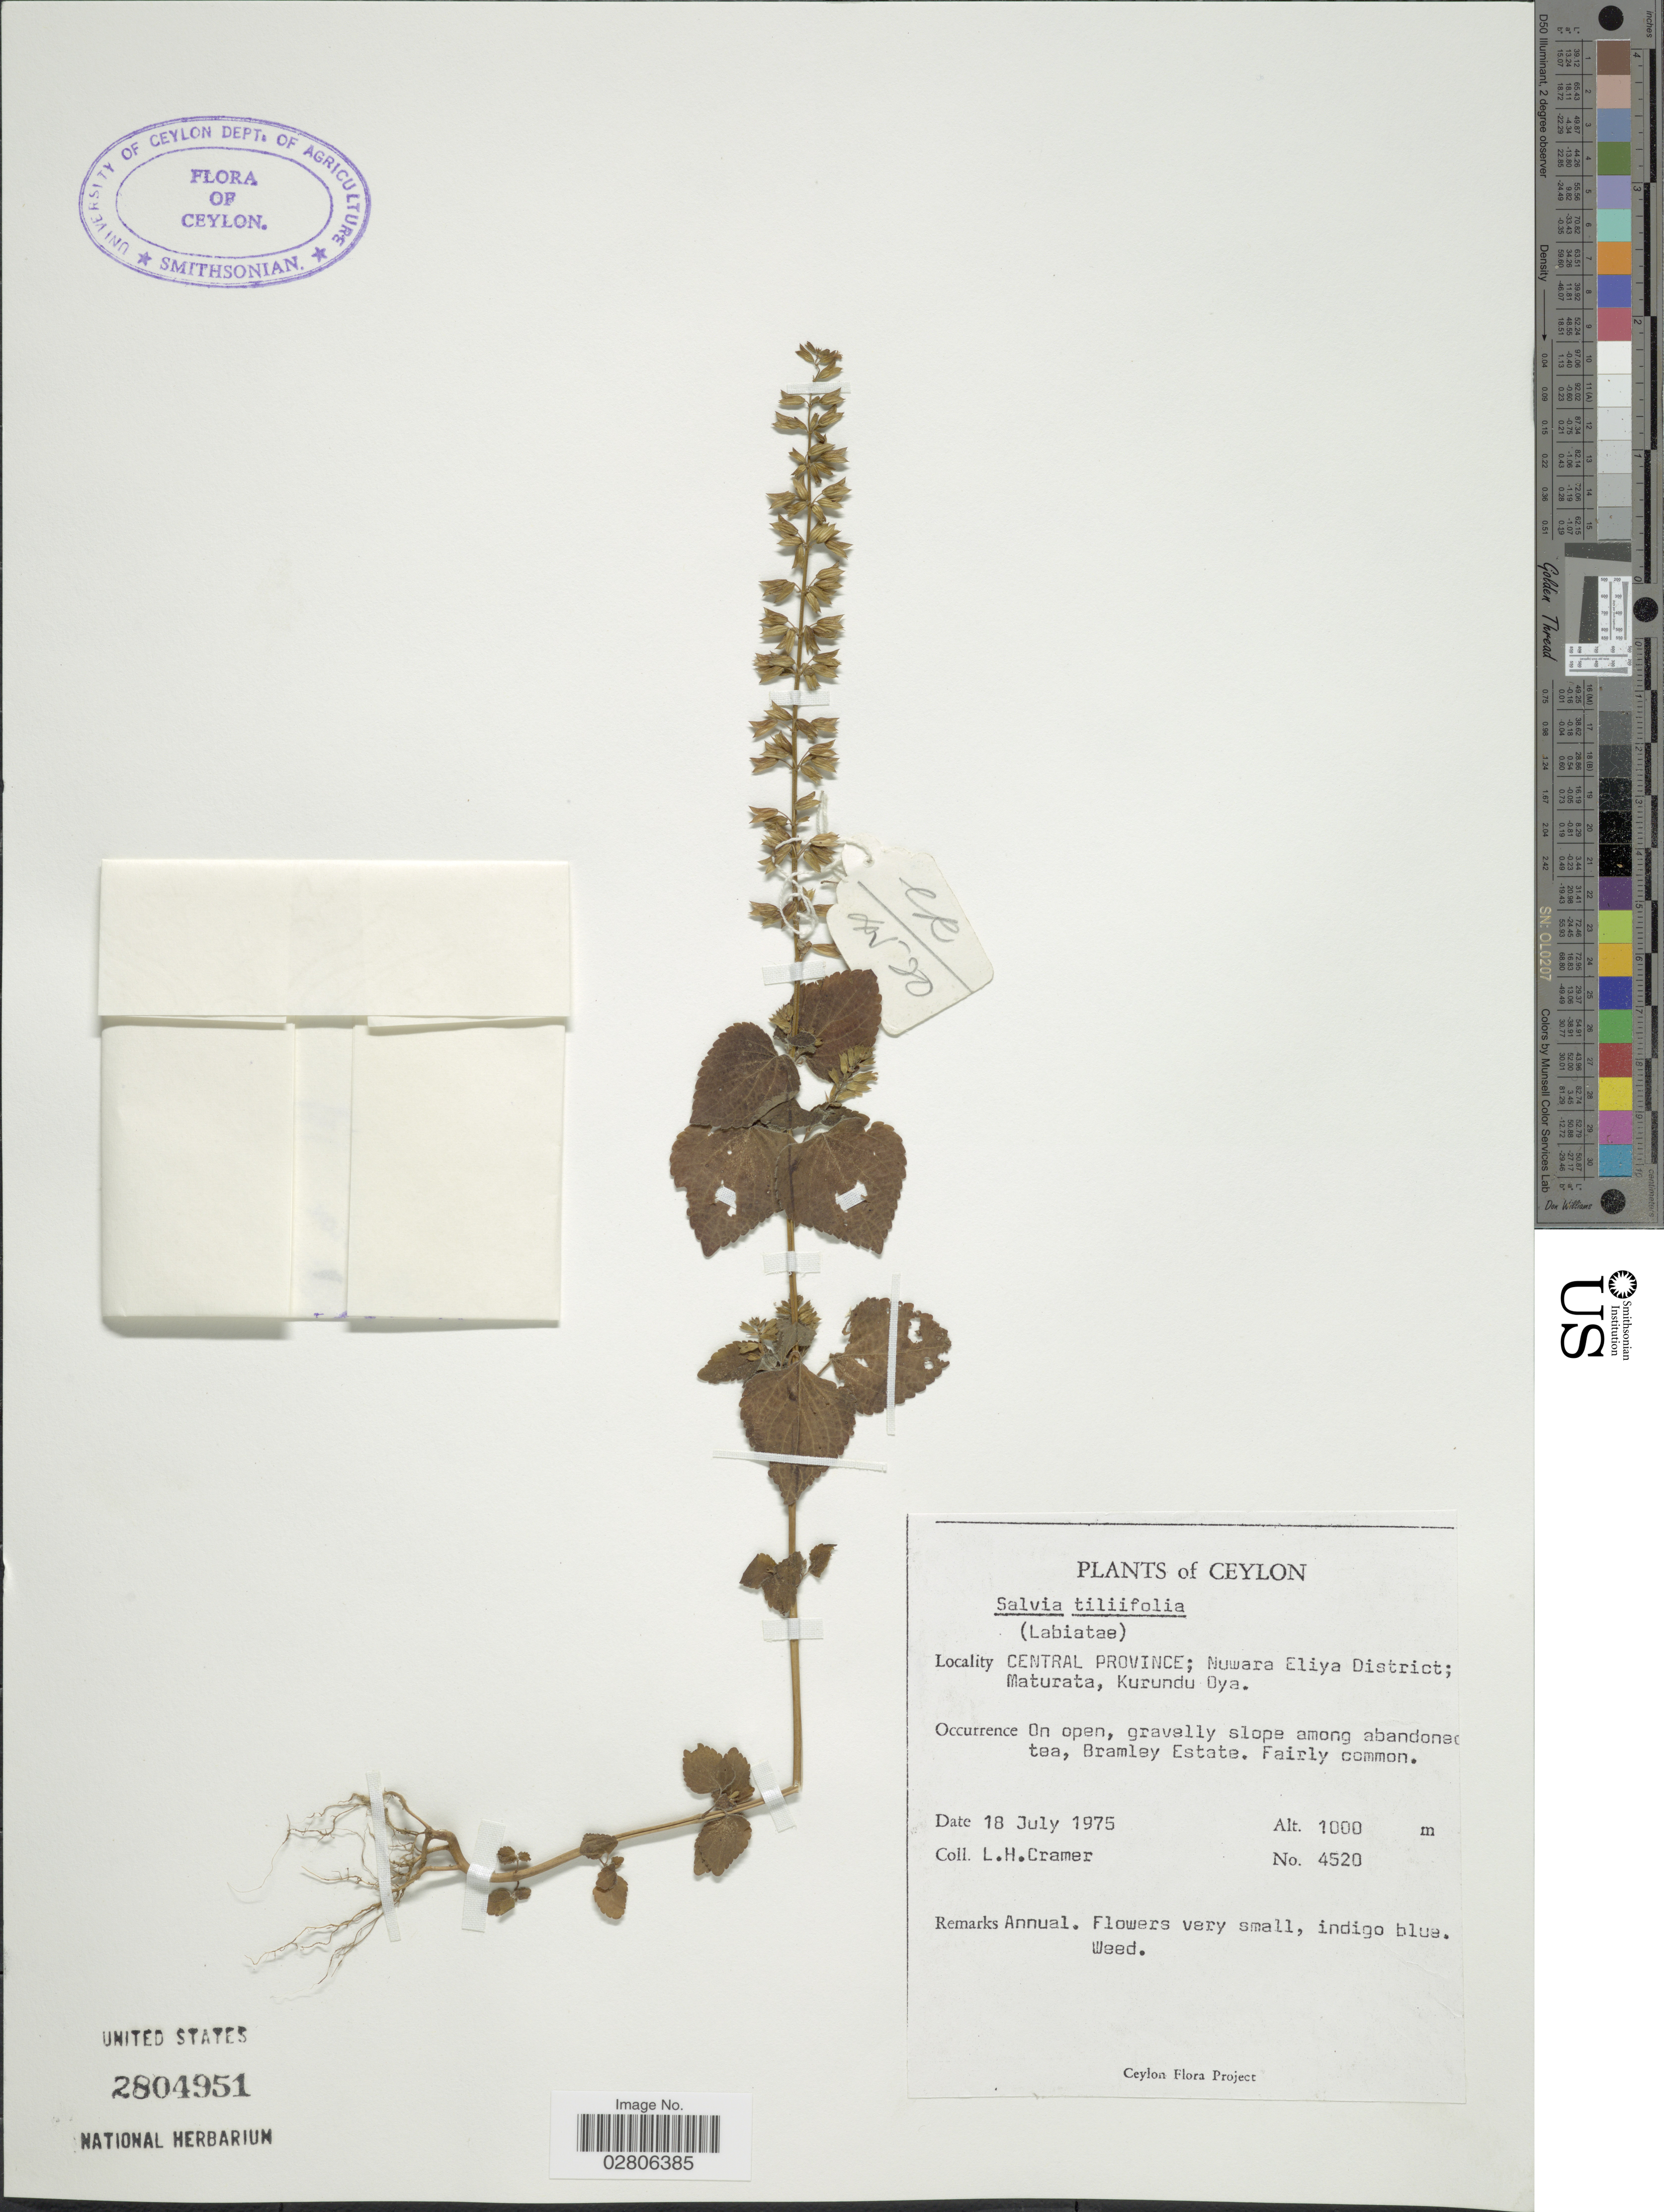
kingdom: Plantae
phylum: Tracheophyta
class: Magnoliopsida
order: Lamiales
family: Lamiaceae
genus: Salvia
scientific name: Salvia tiliifolia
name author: Vahl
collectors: L. H. Cramer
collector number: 4520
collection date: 1975-07-18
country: Sri Lanka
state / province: Central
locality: Ceylon. Nuwara Eliya District; Maturata, Kurundu Oya. On open, gravelly slope among abandoned [illegible text] tea, Bramley Estate.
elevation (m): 1000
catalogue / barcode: US 2804951